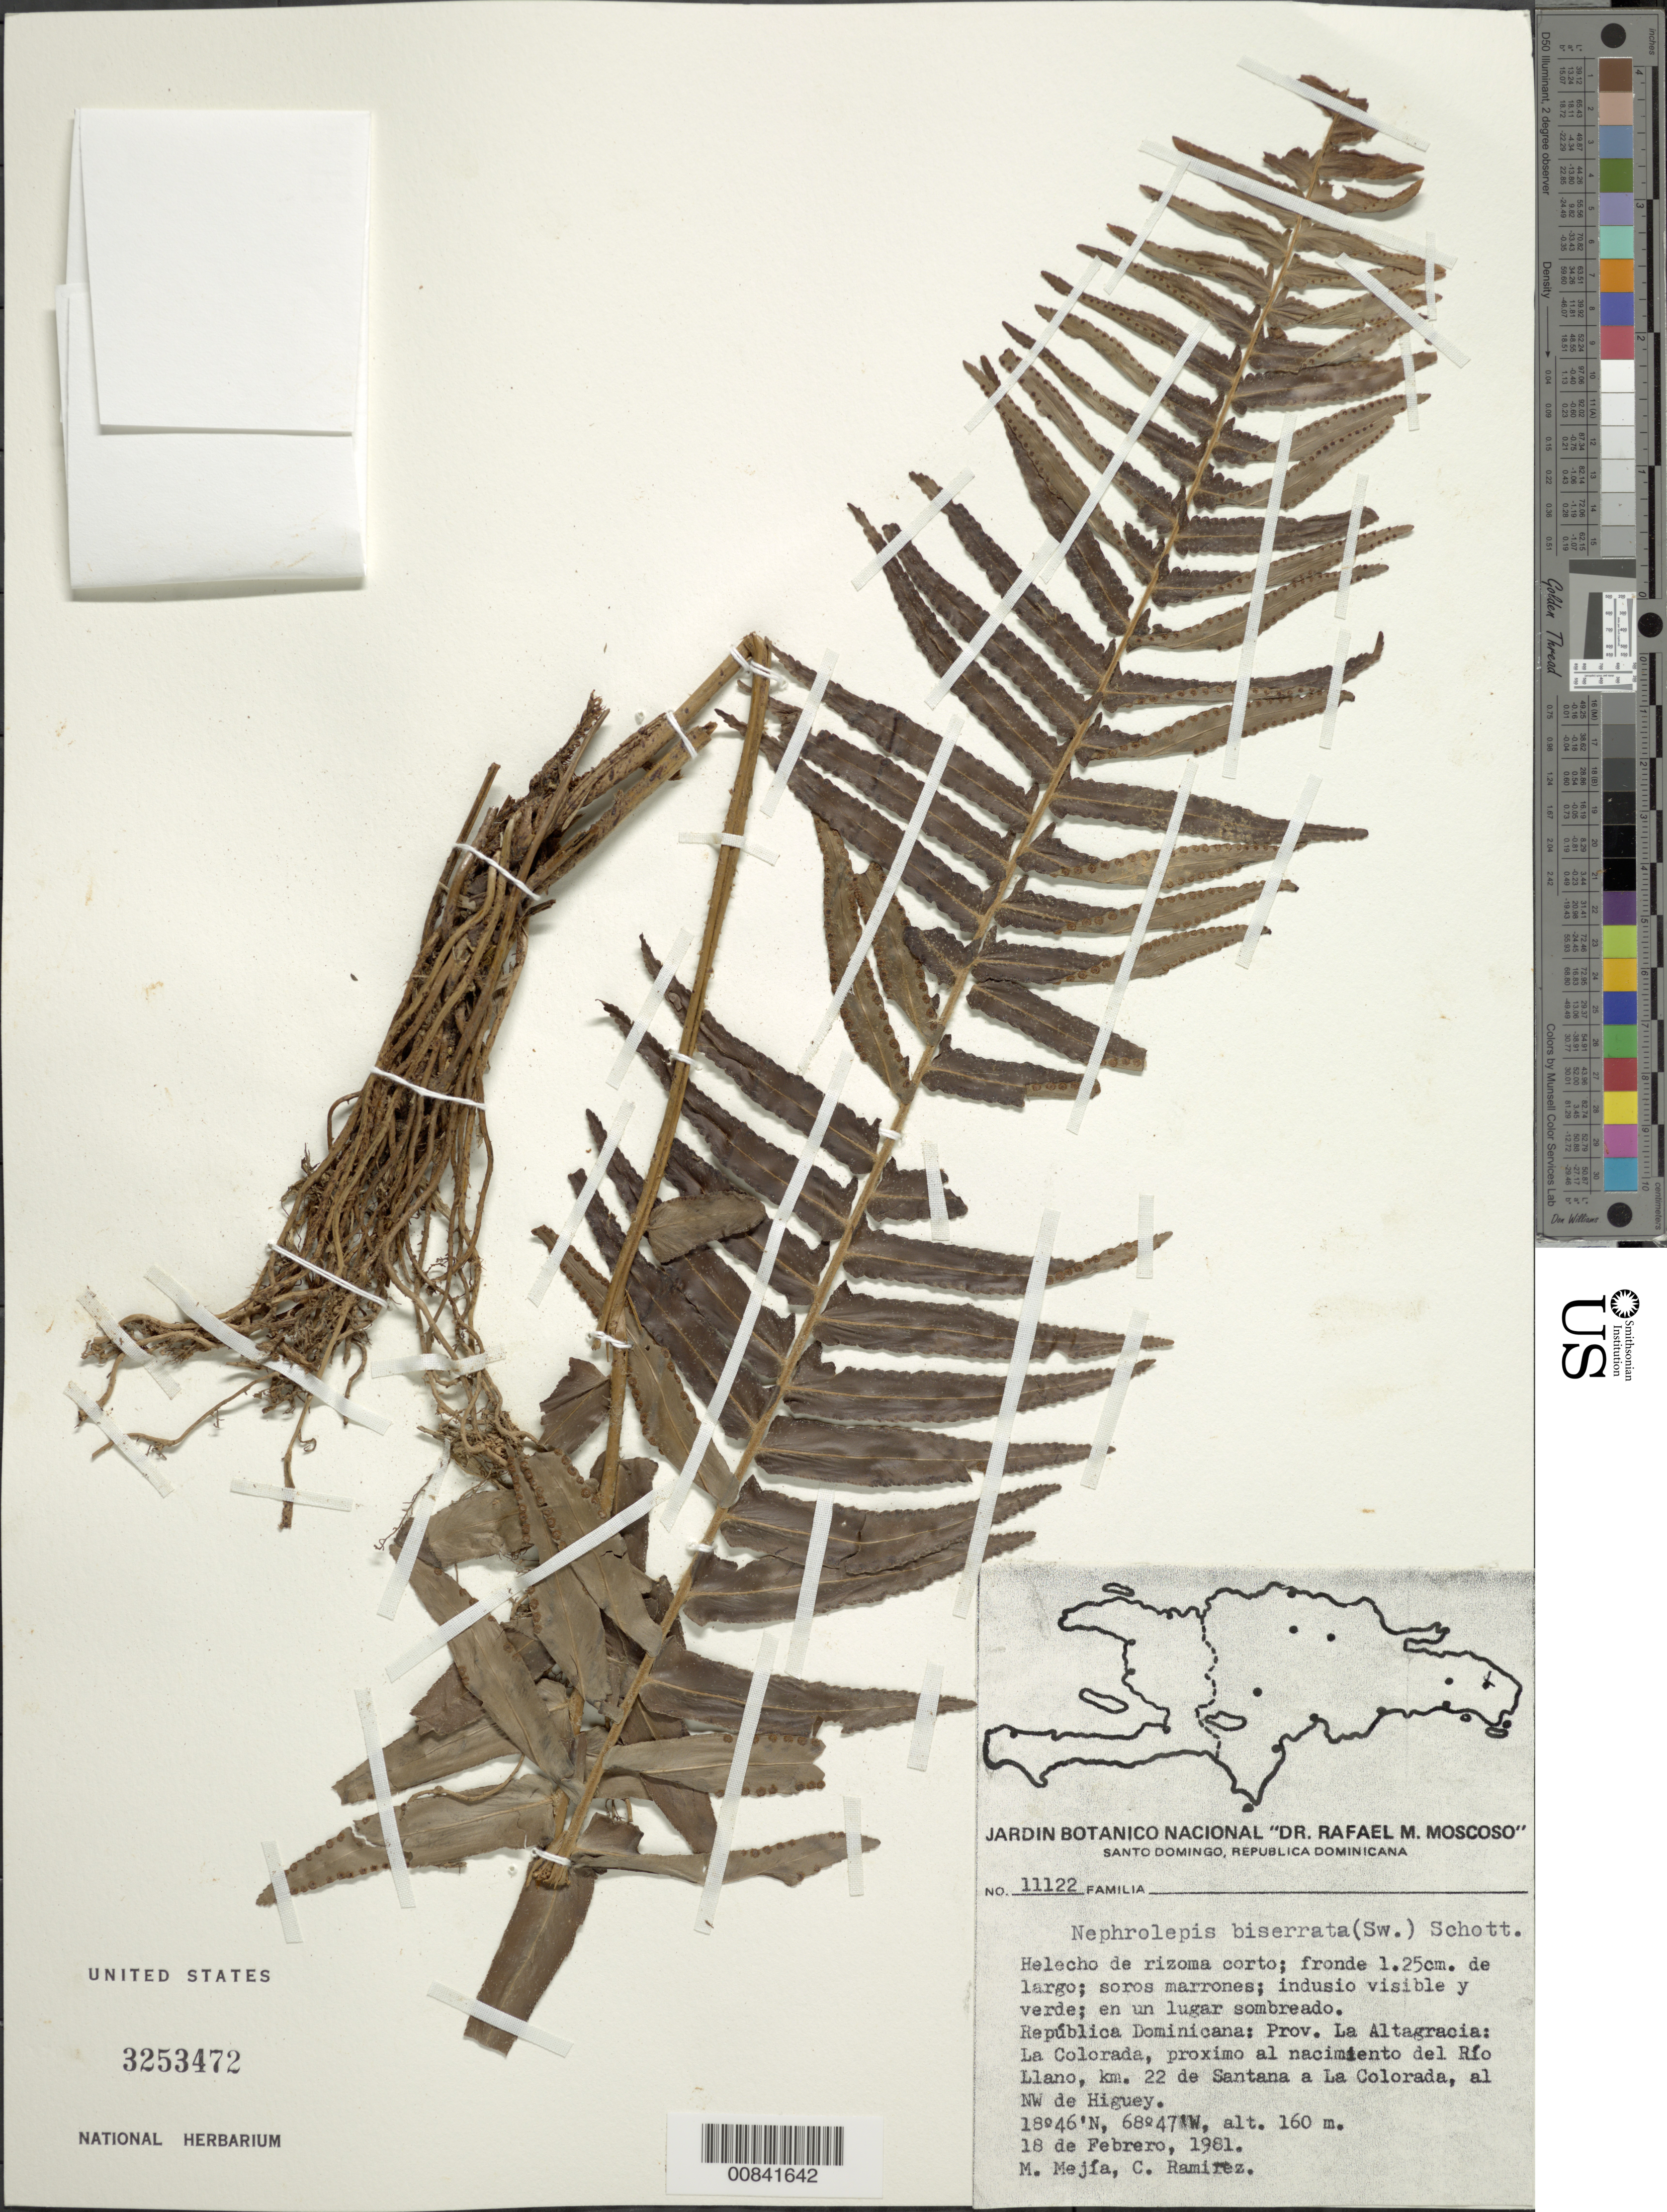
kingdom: Plantae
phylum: Tracheophyta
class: Polypodiopsida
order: Polypodiales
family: Nephrolepidaceae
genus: Nephrolepis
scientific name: Nephrolepis biserrata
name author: (Sw.) Schott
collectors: M. Mejia & C. Ramirez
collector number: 11122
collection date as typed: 18 Feb 1981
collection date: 1981-02-18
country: Dominican Republic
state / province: La Altagracia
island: Hispaniola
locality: La Colorada, Río Llano, km 22 de Santana a La Colorada, al NW de Higuey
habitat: Lugar sombreado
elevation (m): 160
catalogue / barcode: US 3253472